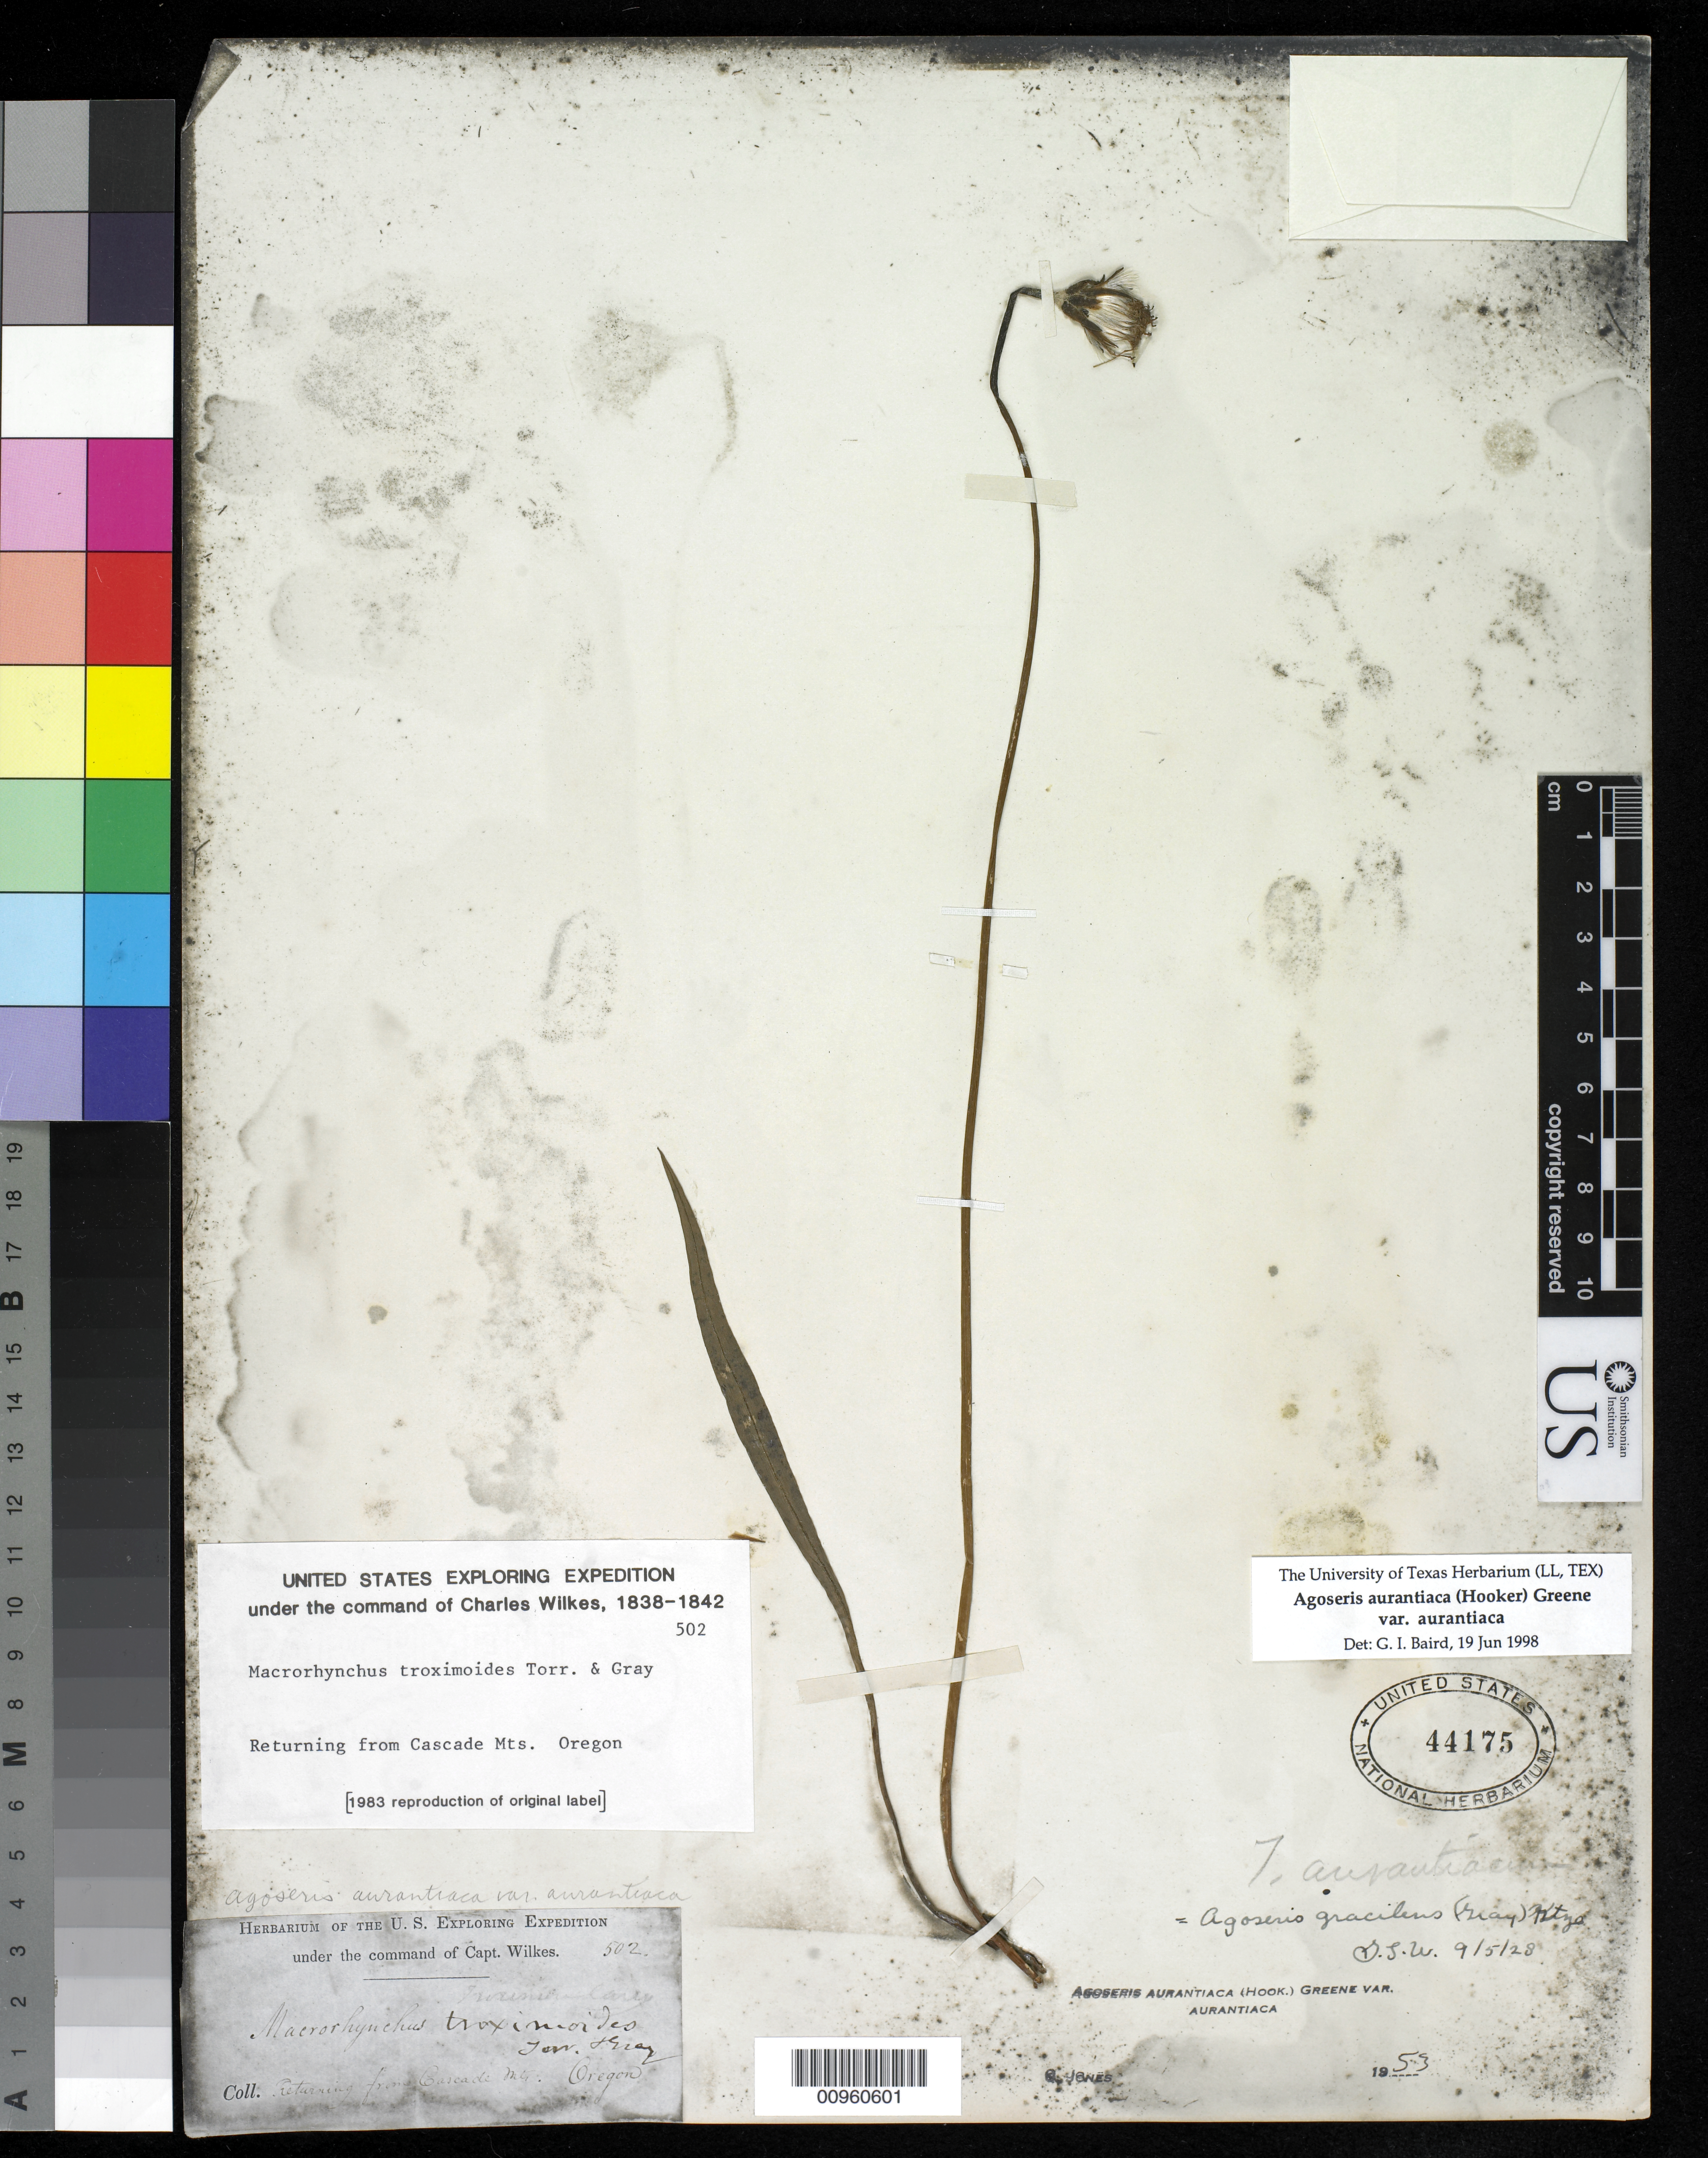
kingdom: Plantae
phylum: Tracheophyta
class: Magnoliopsida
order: Asterales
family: Asteraceae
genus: Agoseris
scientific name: Agoseris aurantiaca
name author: (Hook.) Greene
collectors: Wilkes Explor. Exped.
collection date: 1838/1842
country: United States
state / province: Oregon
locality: Returning from Cascade Mts.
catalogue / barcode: US 44175